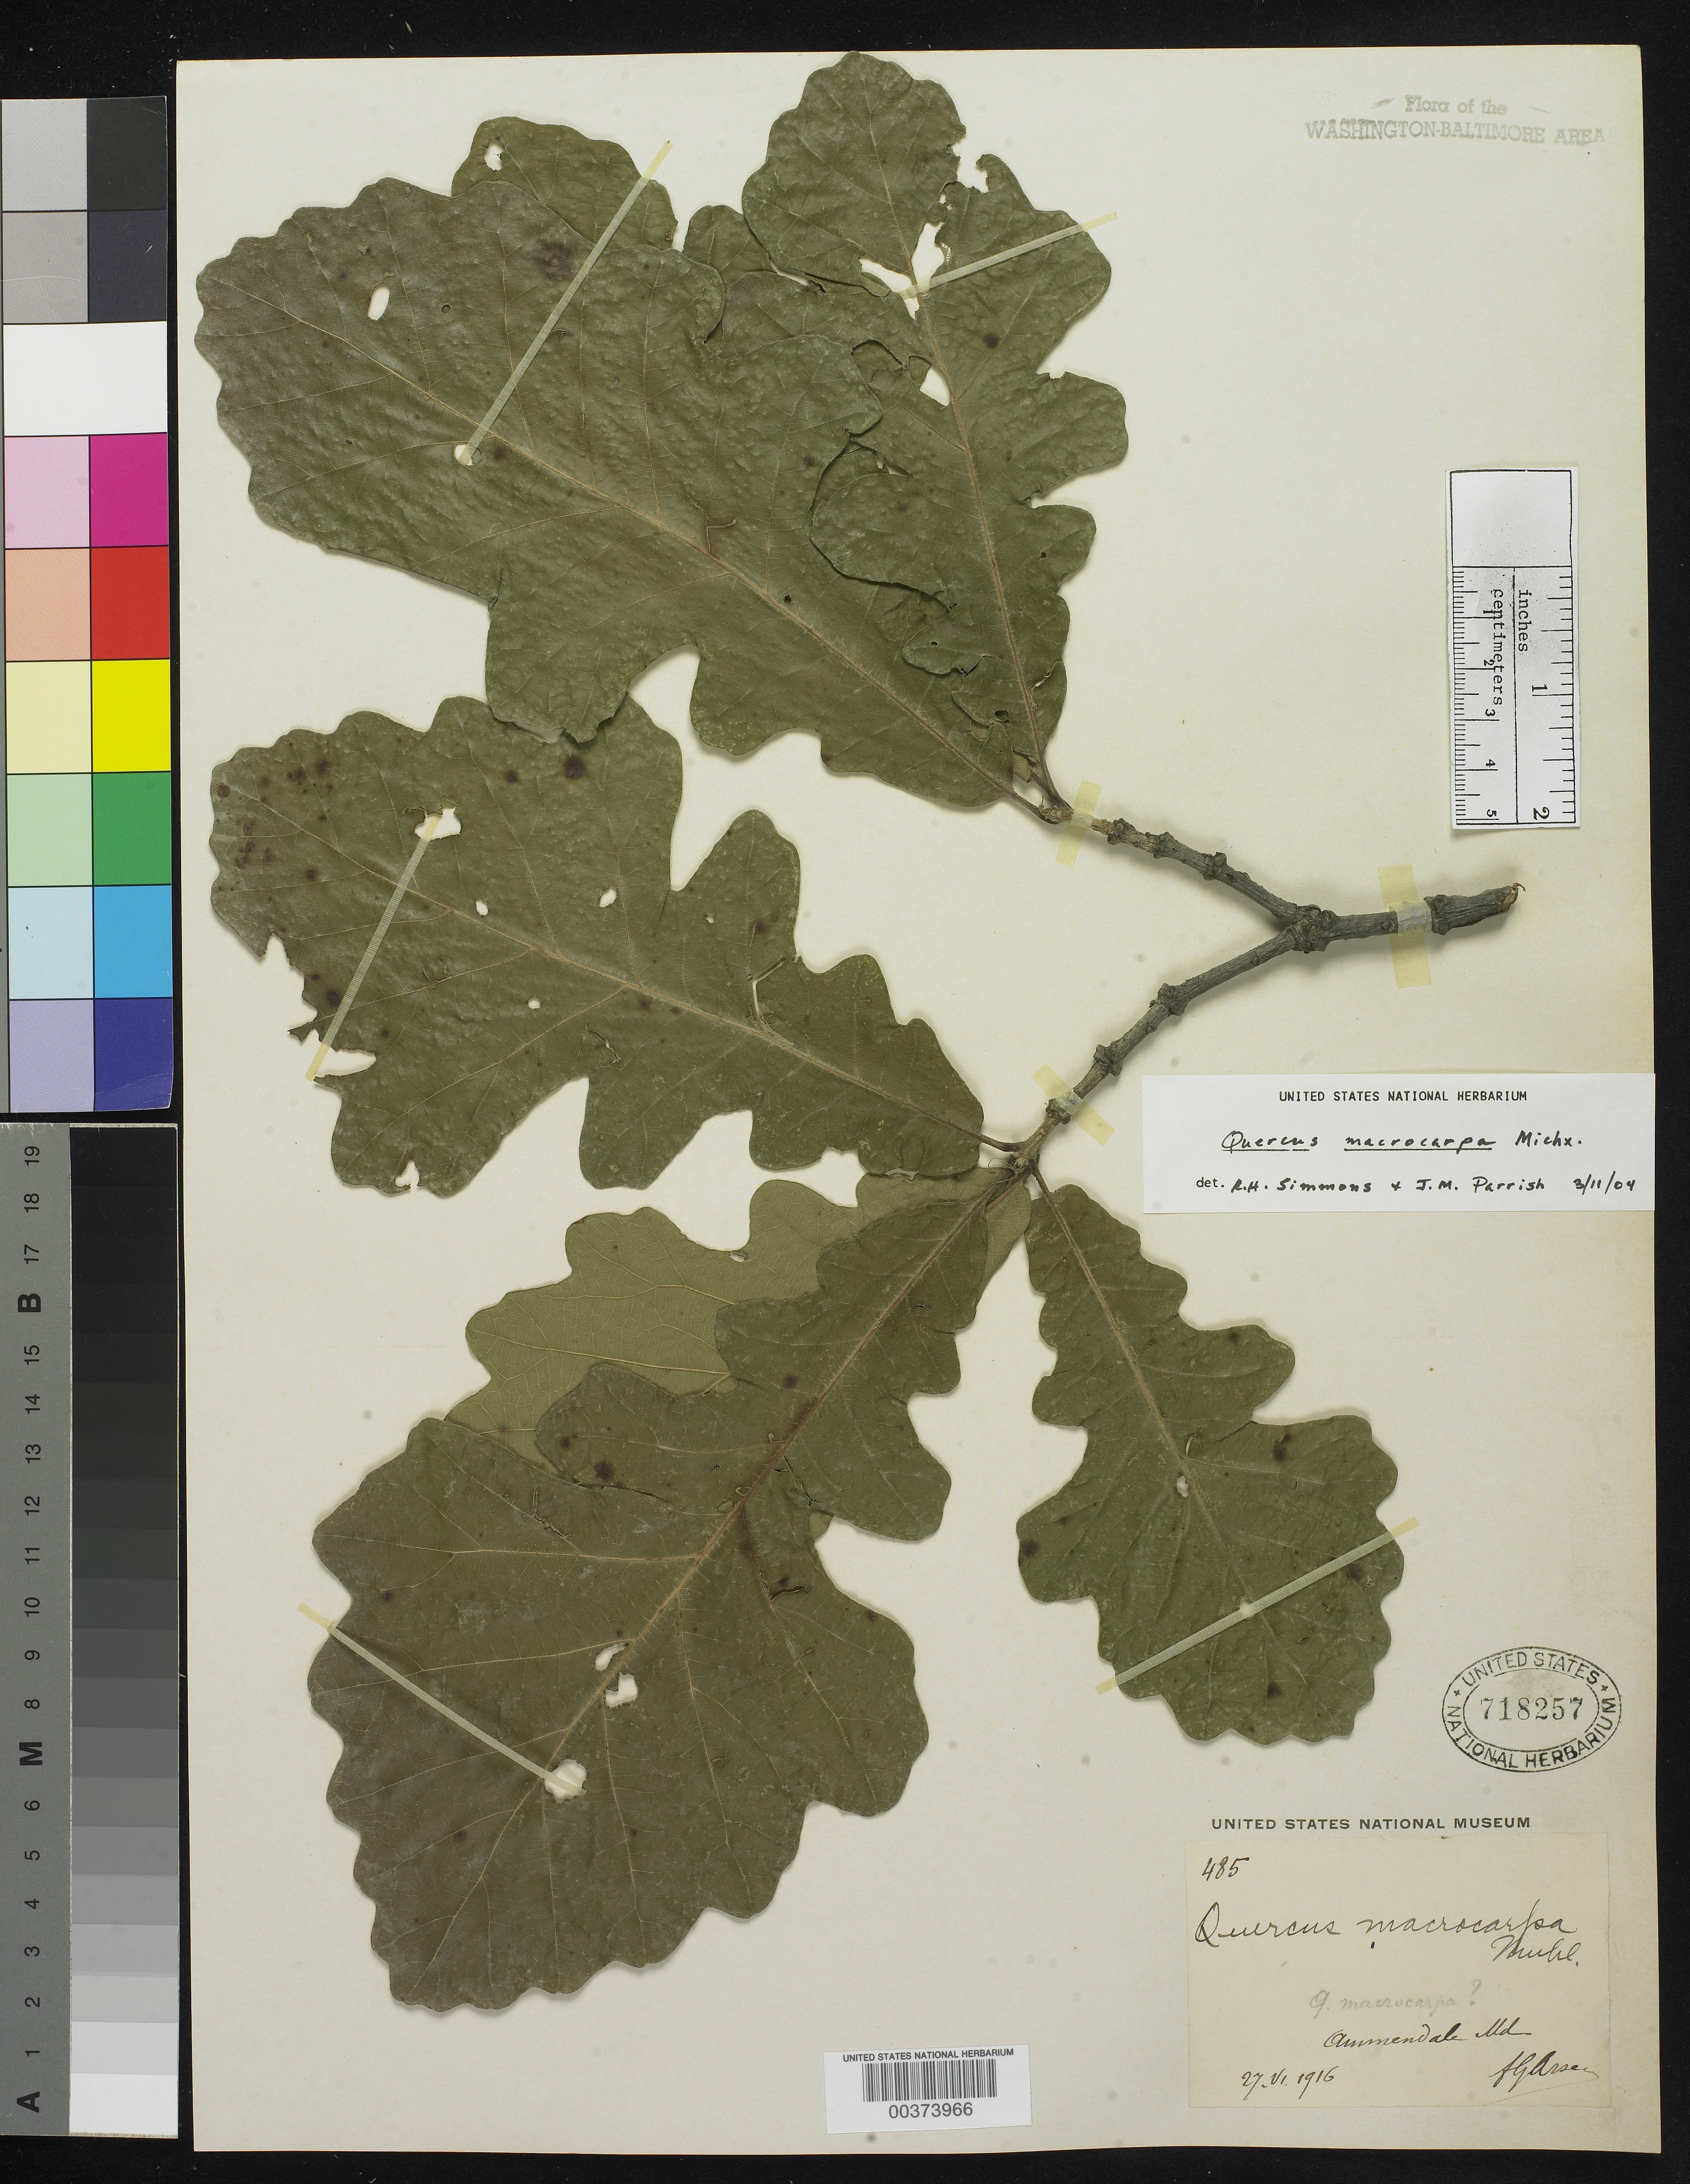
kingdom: Plantae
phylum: Tracheophyta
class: Magnoliopsida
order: Fagales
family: Fagaceae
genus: Quercus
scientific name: Quercus macrocarpa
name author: Michx.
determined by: Simmons, R. H., (UNITED STATES)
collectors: Bro. G. Arsène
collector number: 485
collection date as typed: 27 Jun 1916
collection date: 1916-06-27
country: United States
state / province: Maryland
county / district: Prince George's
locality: Ammendale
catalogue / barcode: US 718257